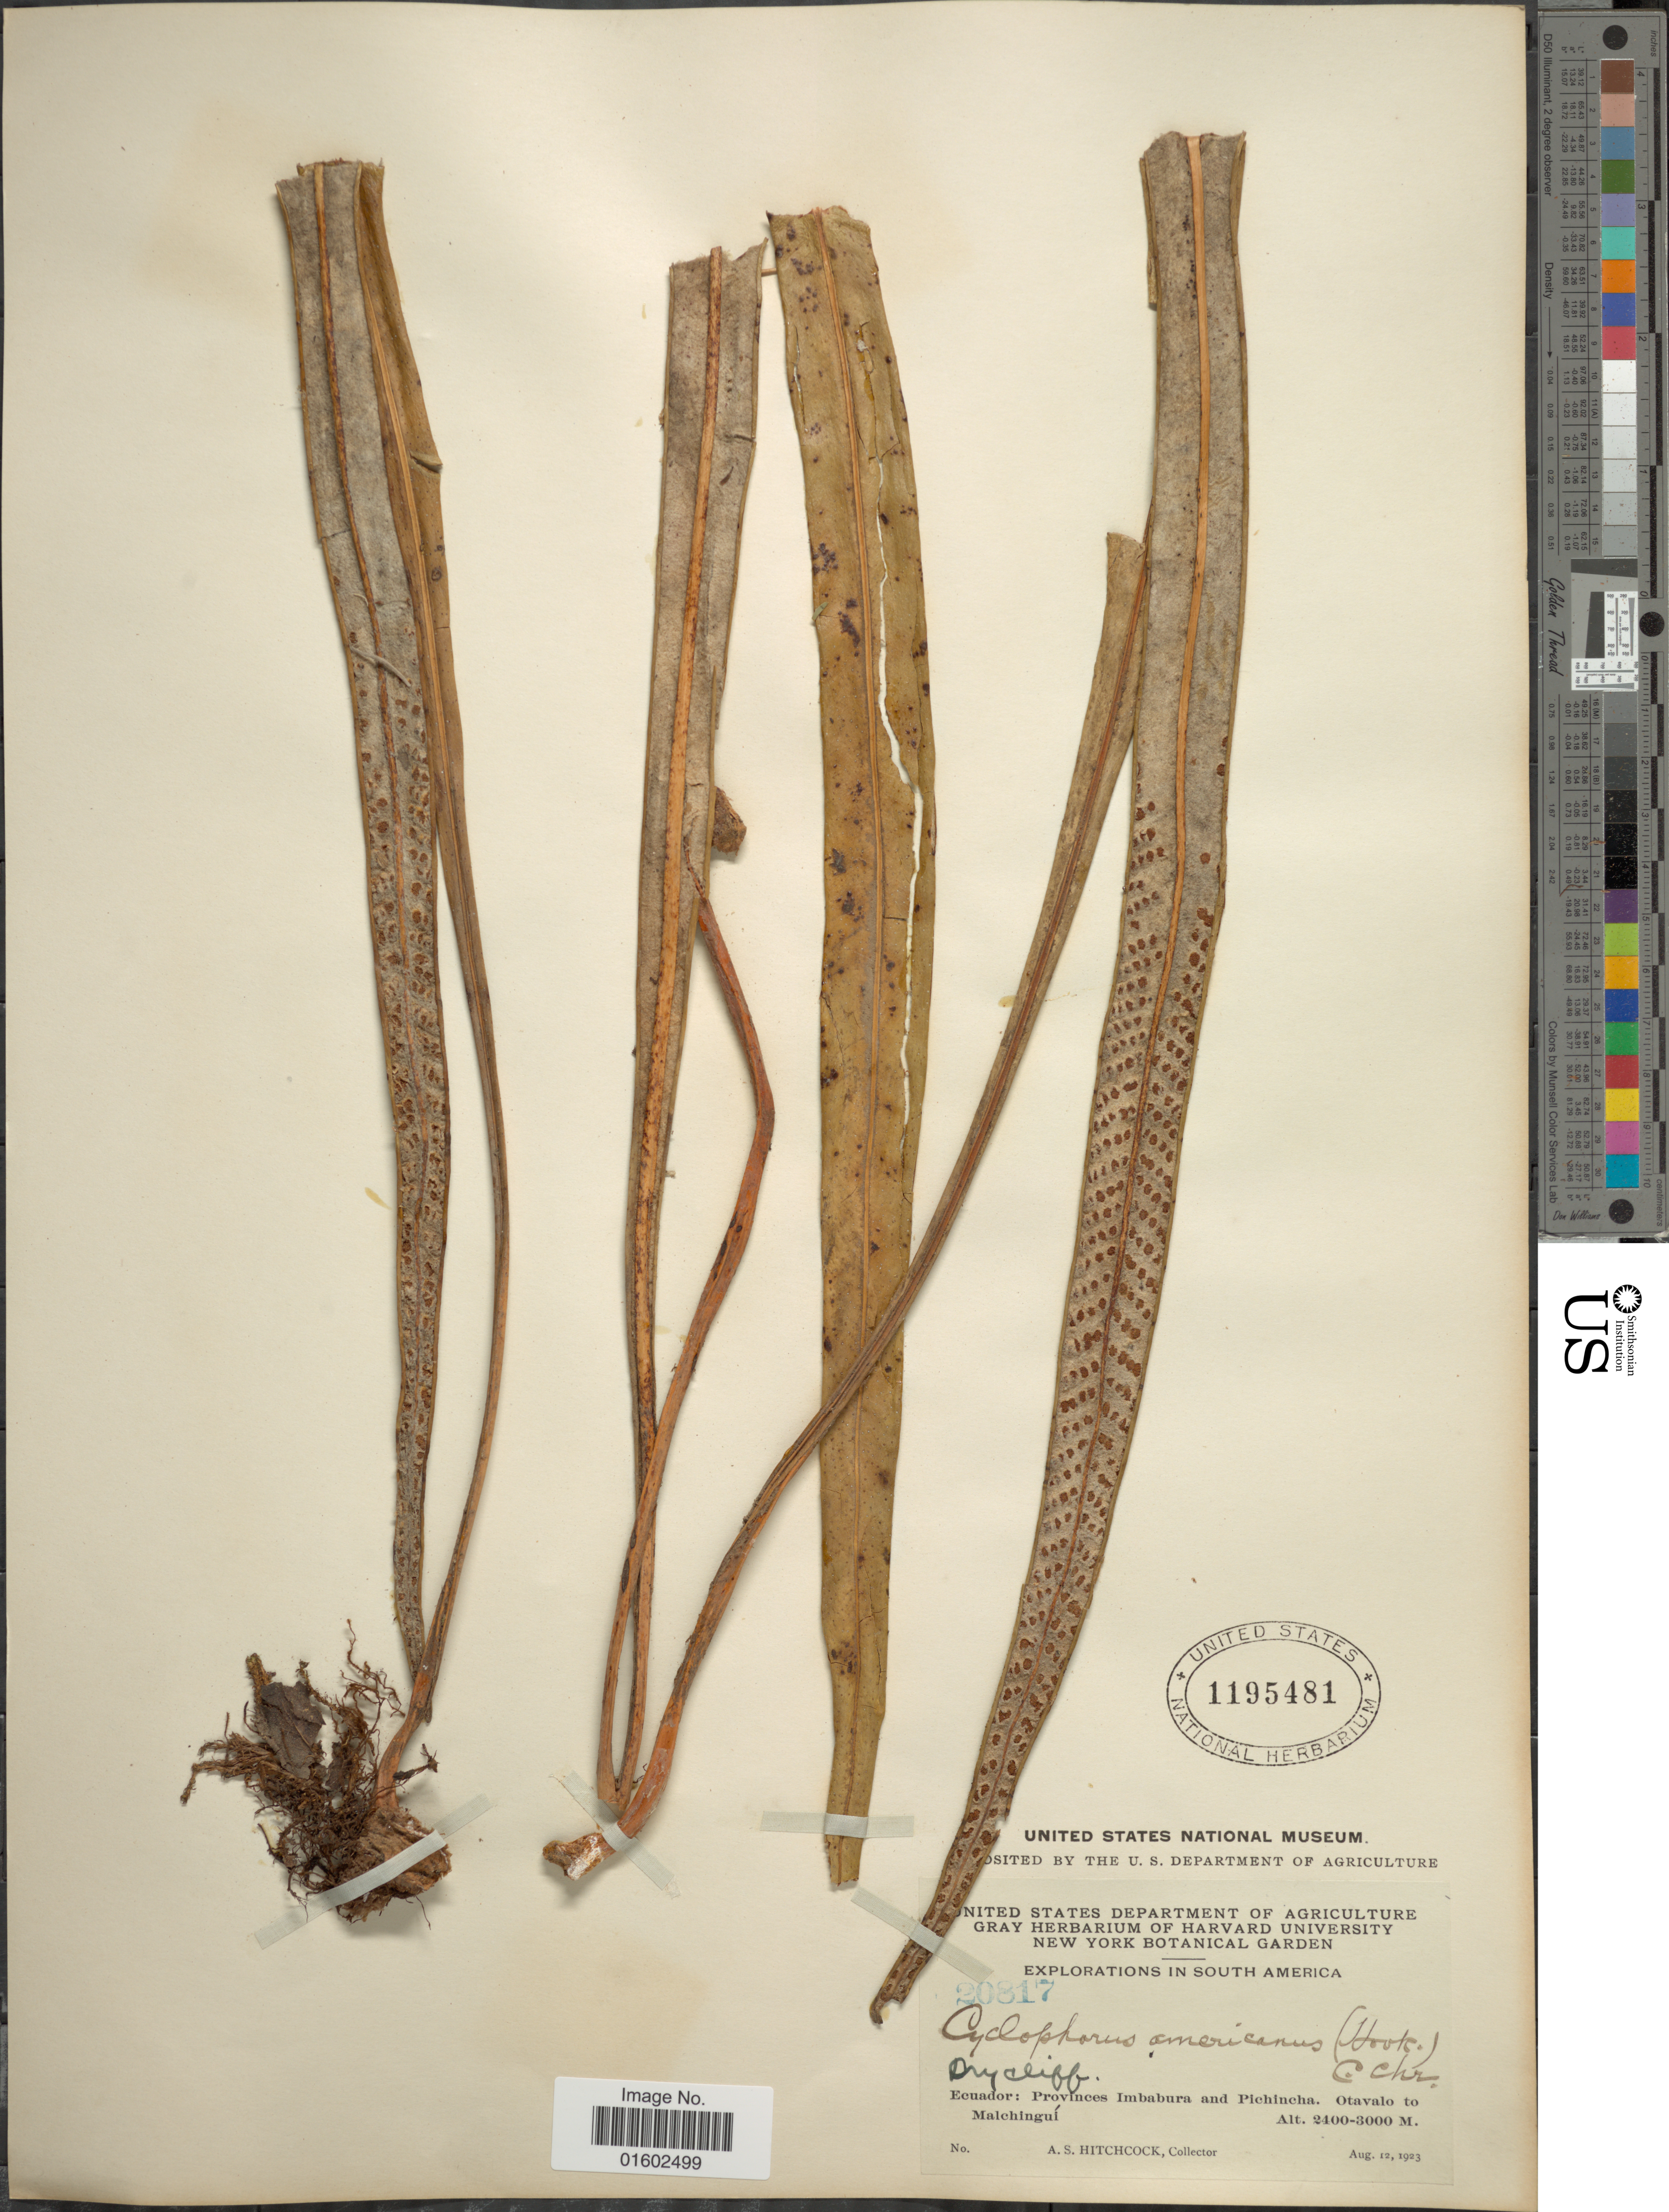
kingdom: Plantae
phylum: Tracheophyta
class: Polypodiopsida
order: Polypodiales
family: Polypodiaceae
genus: Niphidium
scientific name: Niphidium longifolium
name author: (Cav.) C.V. Morton & Lellinger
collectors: A. S. Hitchcock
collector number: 20817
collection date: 1923-08-12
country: Ecuador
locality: Provinces Imbabura and Pichincha, Otavalo to Malchingui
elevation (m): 2400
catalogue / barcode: US 1195481